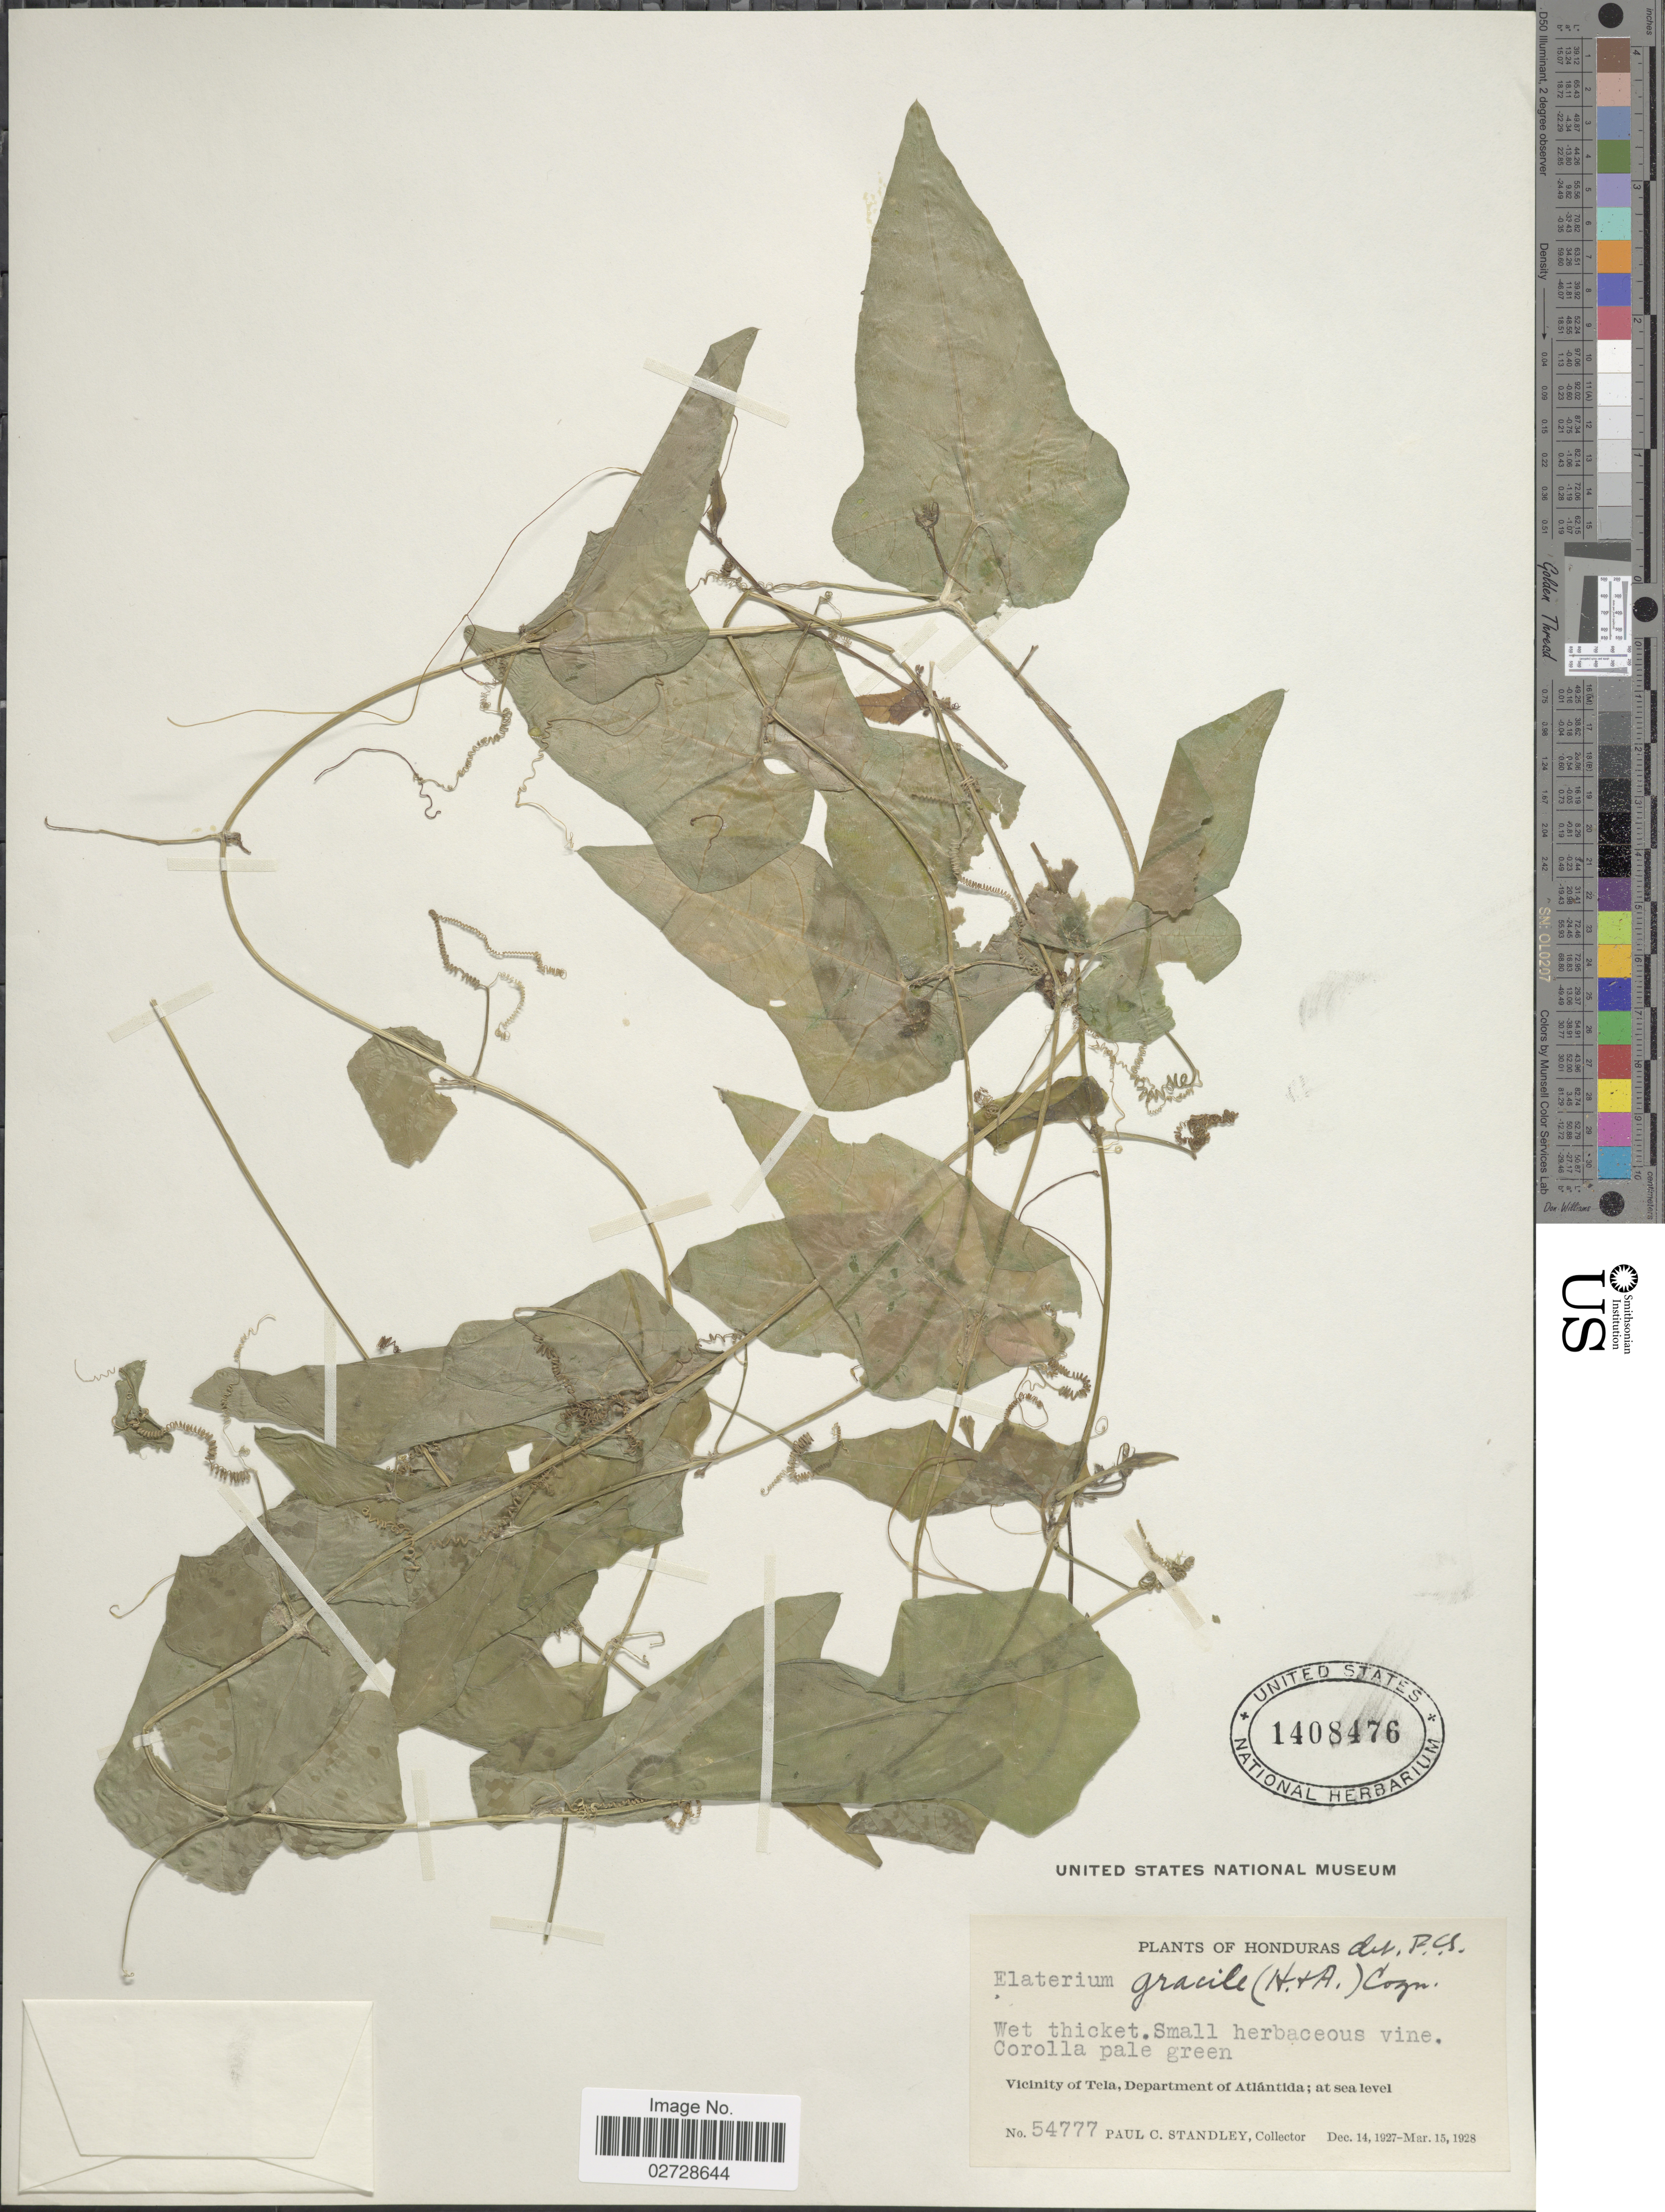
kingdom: Plantae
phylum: Tracheophyta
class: Magnoliopsida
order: Cucurbitales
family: Cucurbitaceae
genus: Cyclanthera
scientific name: Cyclanthera carthagenensis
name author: (Jacq.) H. Schaef. & S.S. Renner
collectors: P. C. Standley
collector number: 54777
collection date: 1927-12-14/1928-03-15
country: Honduras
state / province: Atlántida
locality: Vicinity of Tela.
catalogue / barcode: US 1408476